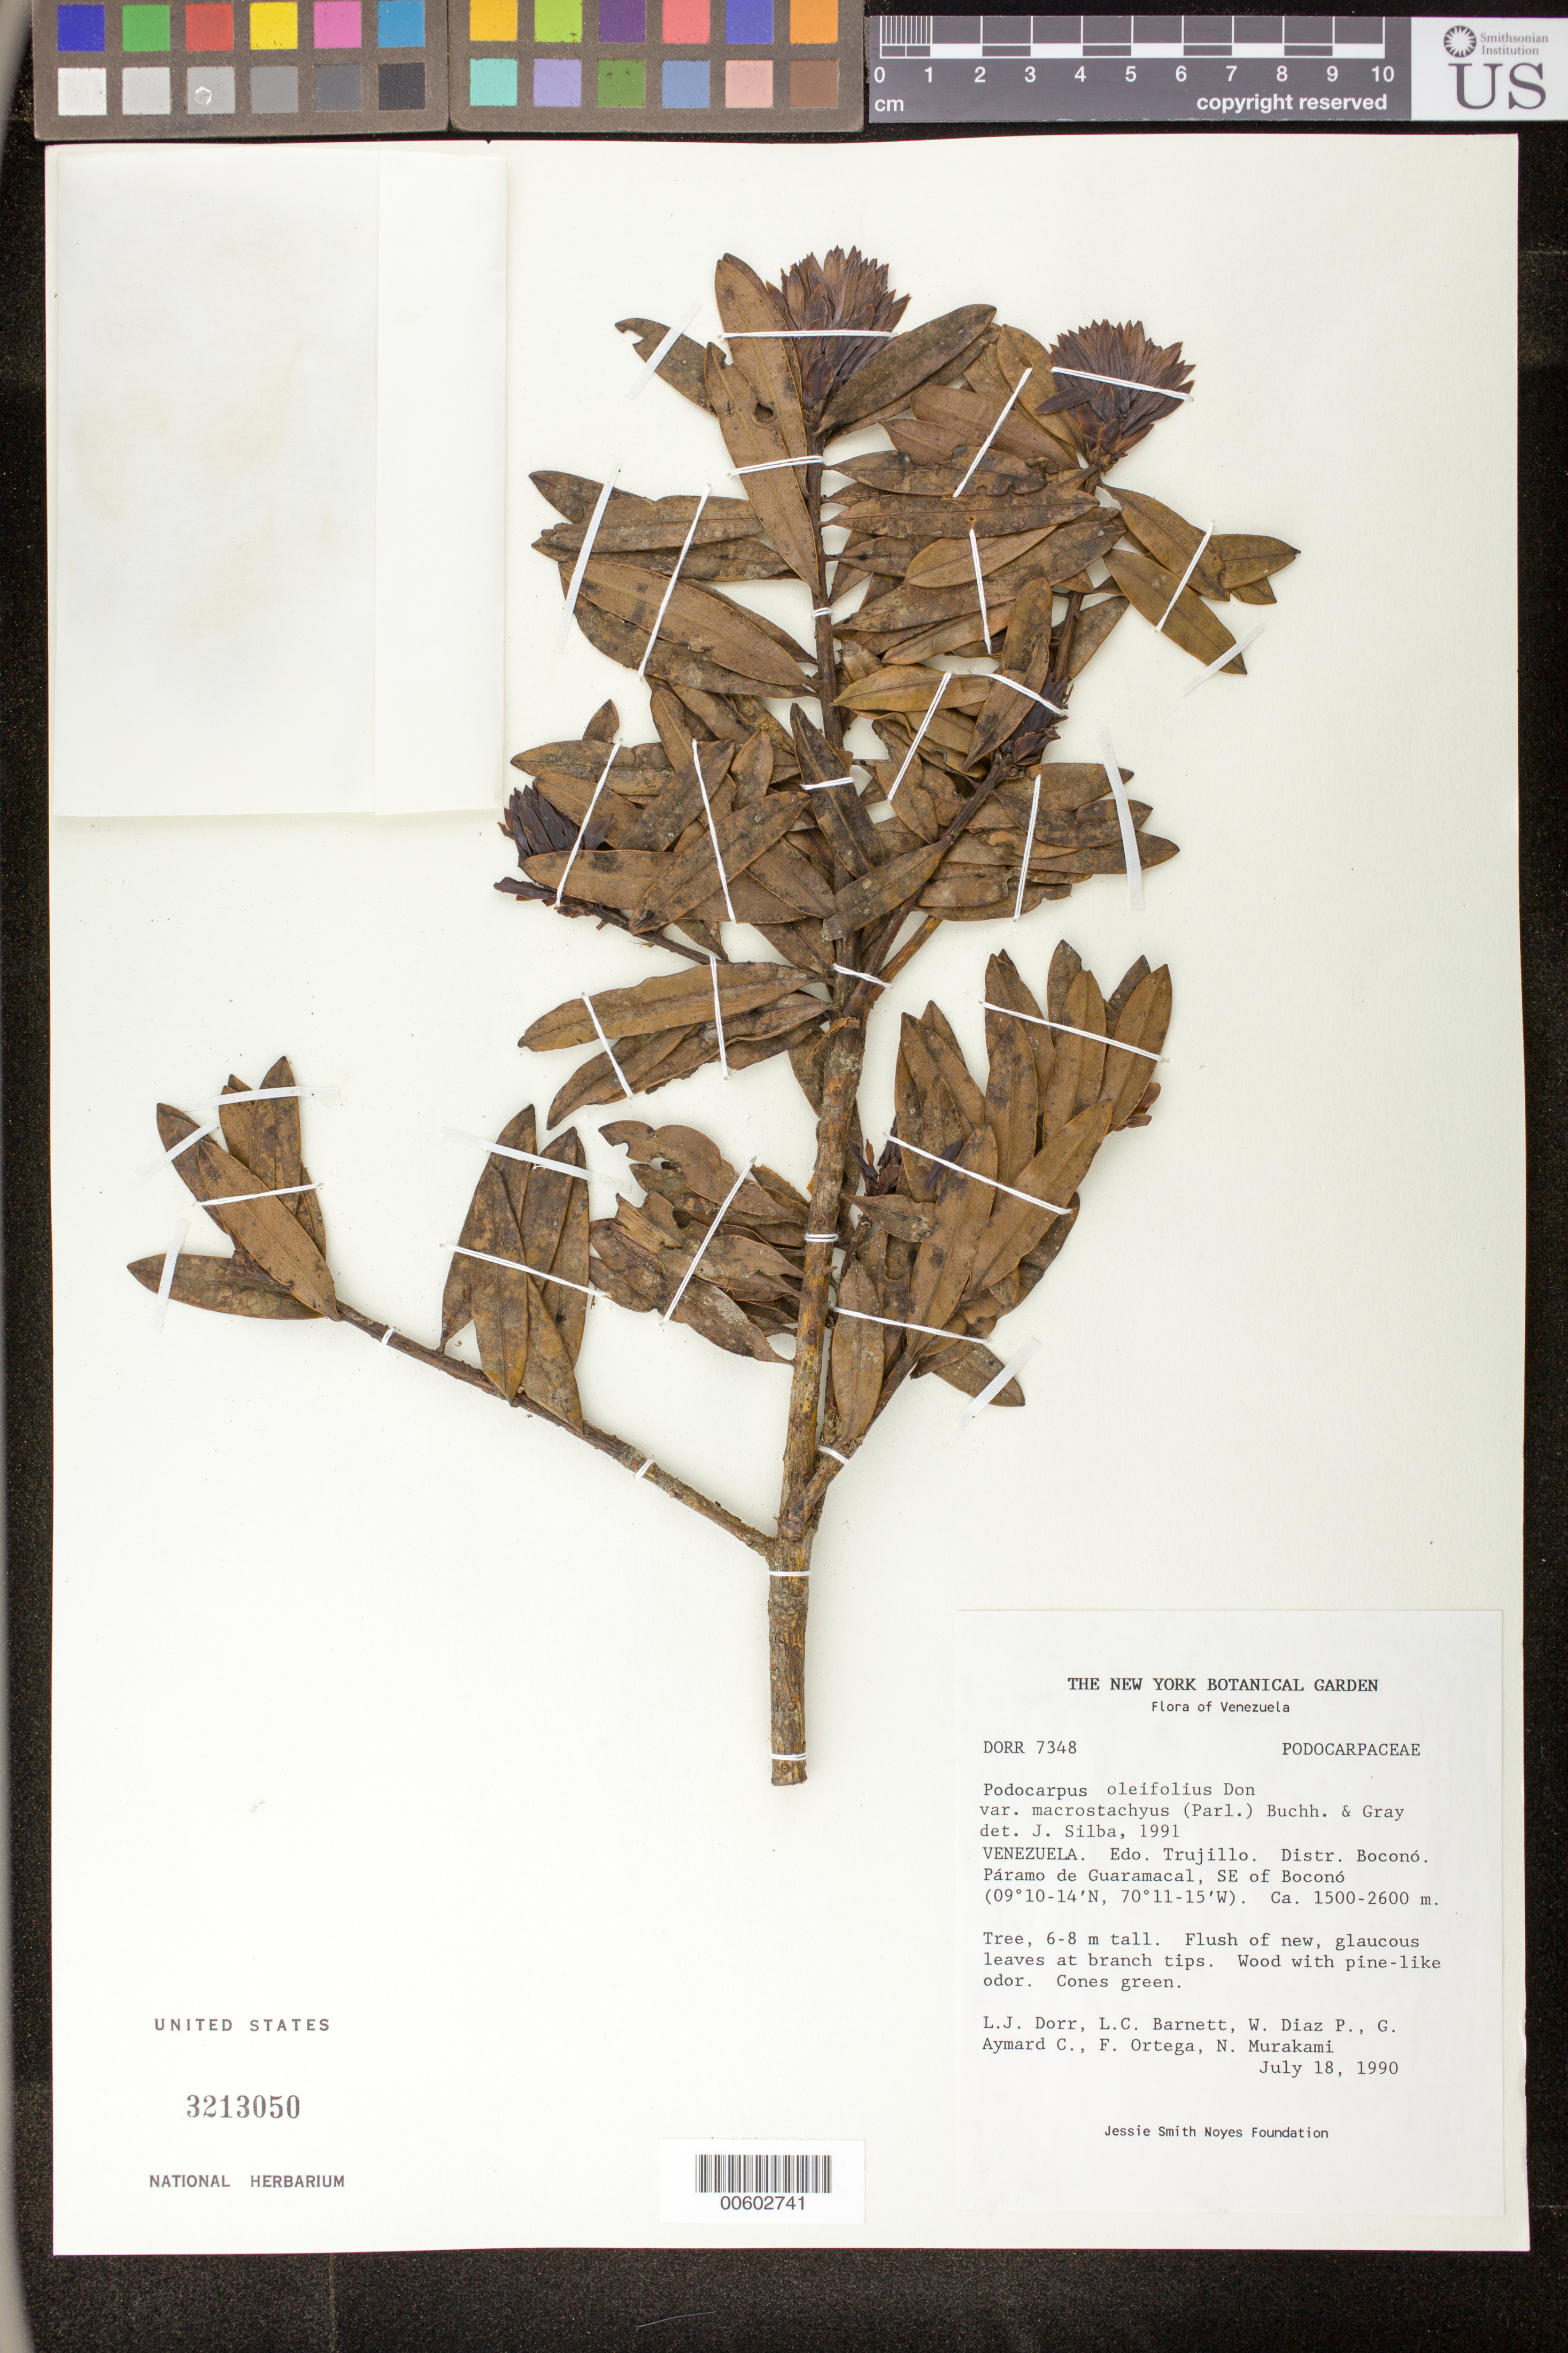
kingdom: Plantae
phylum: Tracheophyta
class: Pinopsida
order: Pinales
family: Podocarpaceae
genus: Podocarpus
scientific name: Podocarpus oleifolius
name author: D. Don ex Lamb.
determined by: Dorr, L. J., (BOT), Smithsonian Institution - National Museum of Natural History (UNITED STATES)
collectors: L. J. Dorr, L. C. Barnett, W. Díaz P., G. A. Aymard, F. J. Ortega & N. Murakami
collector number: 7348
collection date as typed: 18 Jul 1990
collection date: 1990-07-18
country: Venezuela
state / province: Trujillo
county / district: Boconó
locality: Páramo de Guaramacal, SE of Boconó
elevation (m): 1500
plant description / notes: NY, PORT, US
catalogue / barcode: US 3213050